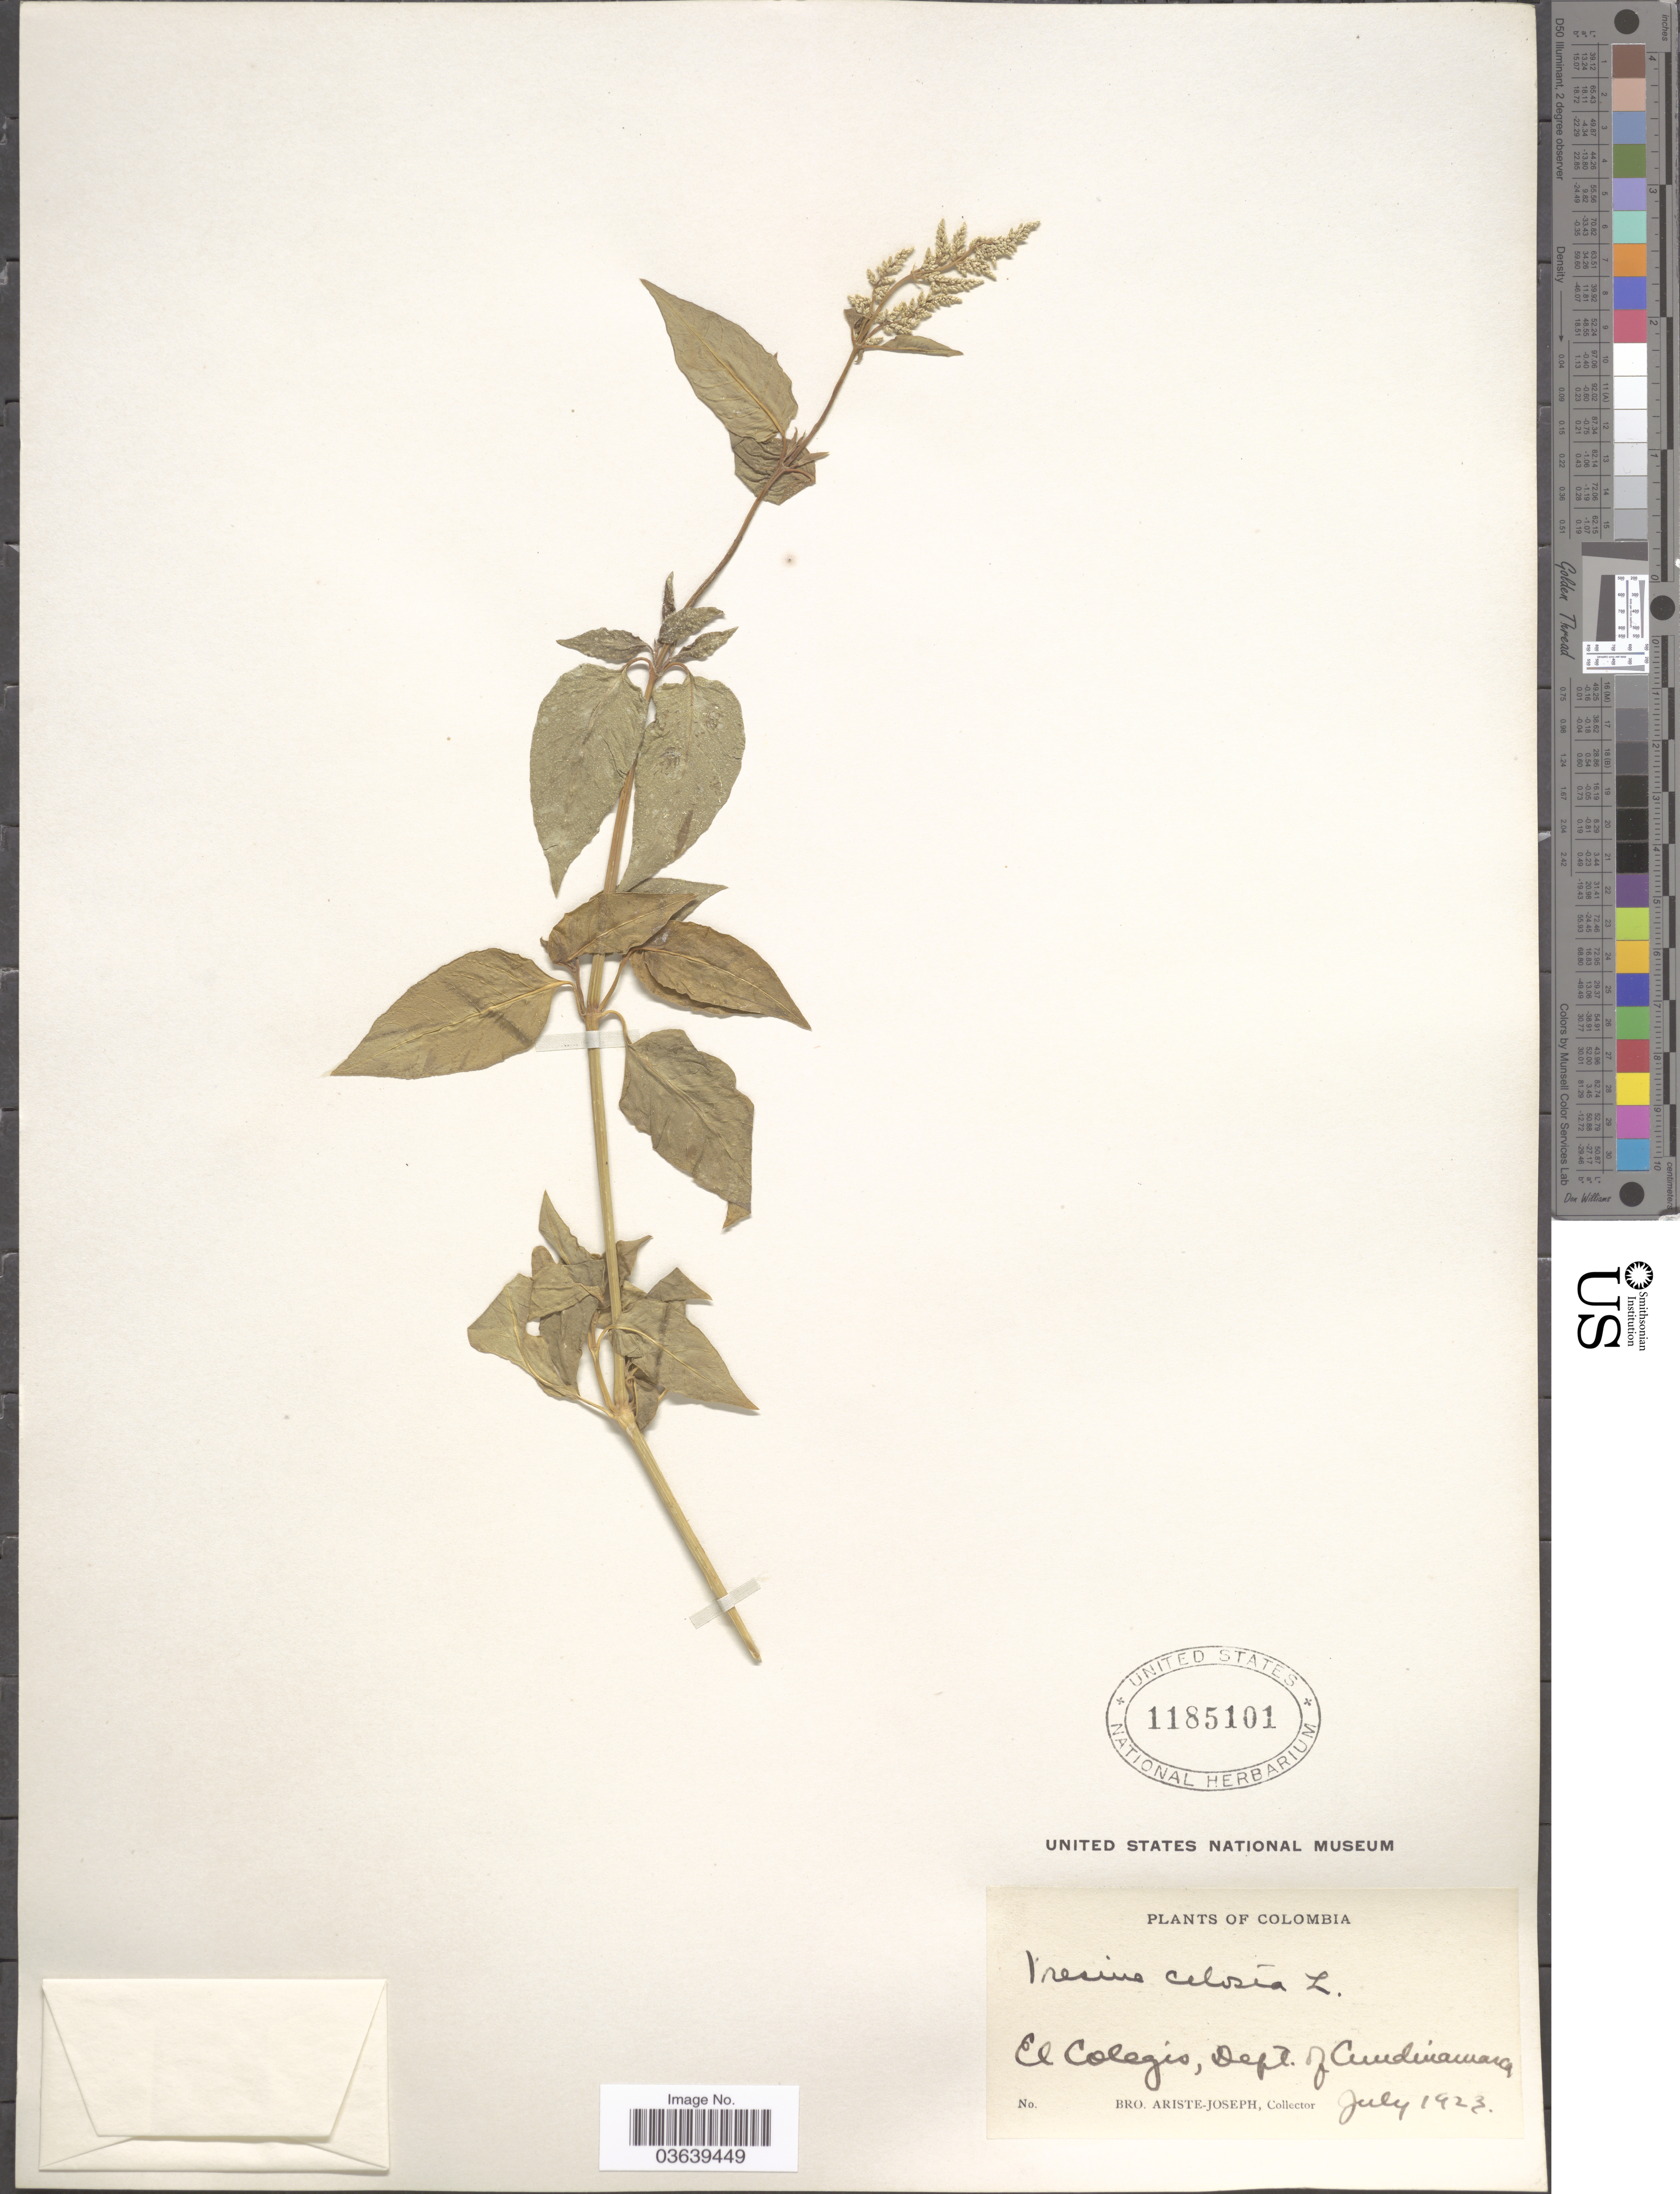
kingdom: Plantae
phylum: Tracheophyta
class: Magnoliopsida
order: Caryophyllales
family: Amaranthaceae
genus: Iresine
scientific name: Iresine diffusa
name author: Humb. & Bonpl. ex Willd.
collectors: Bro. Ariste-Joseph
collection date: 1923-07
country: Colombia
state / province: Cundinamarca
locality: El Colegio, Dept. of Cundinamarca.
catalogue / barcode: US 1185101